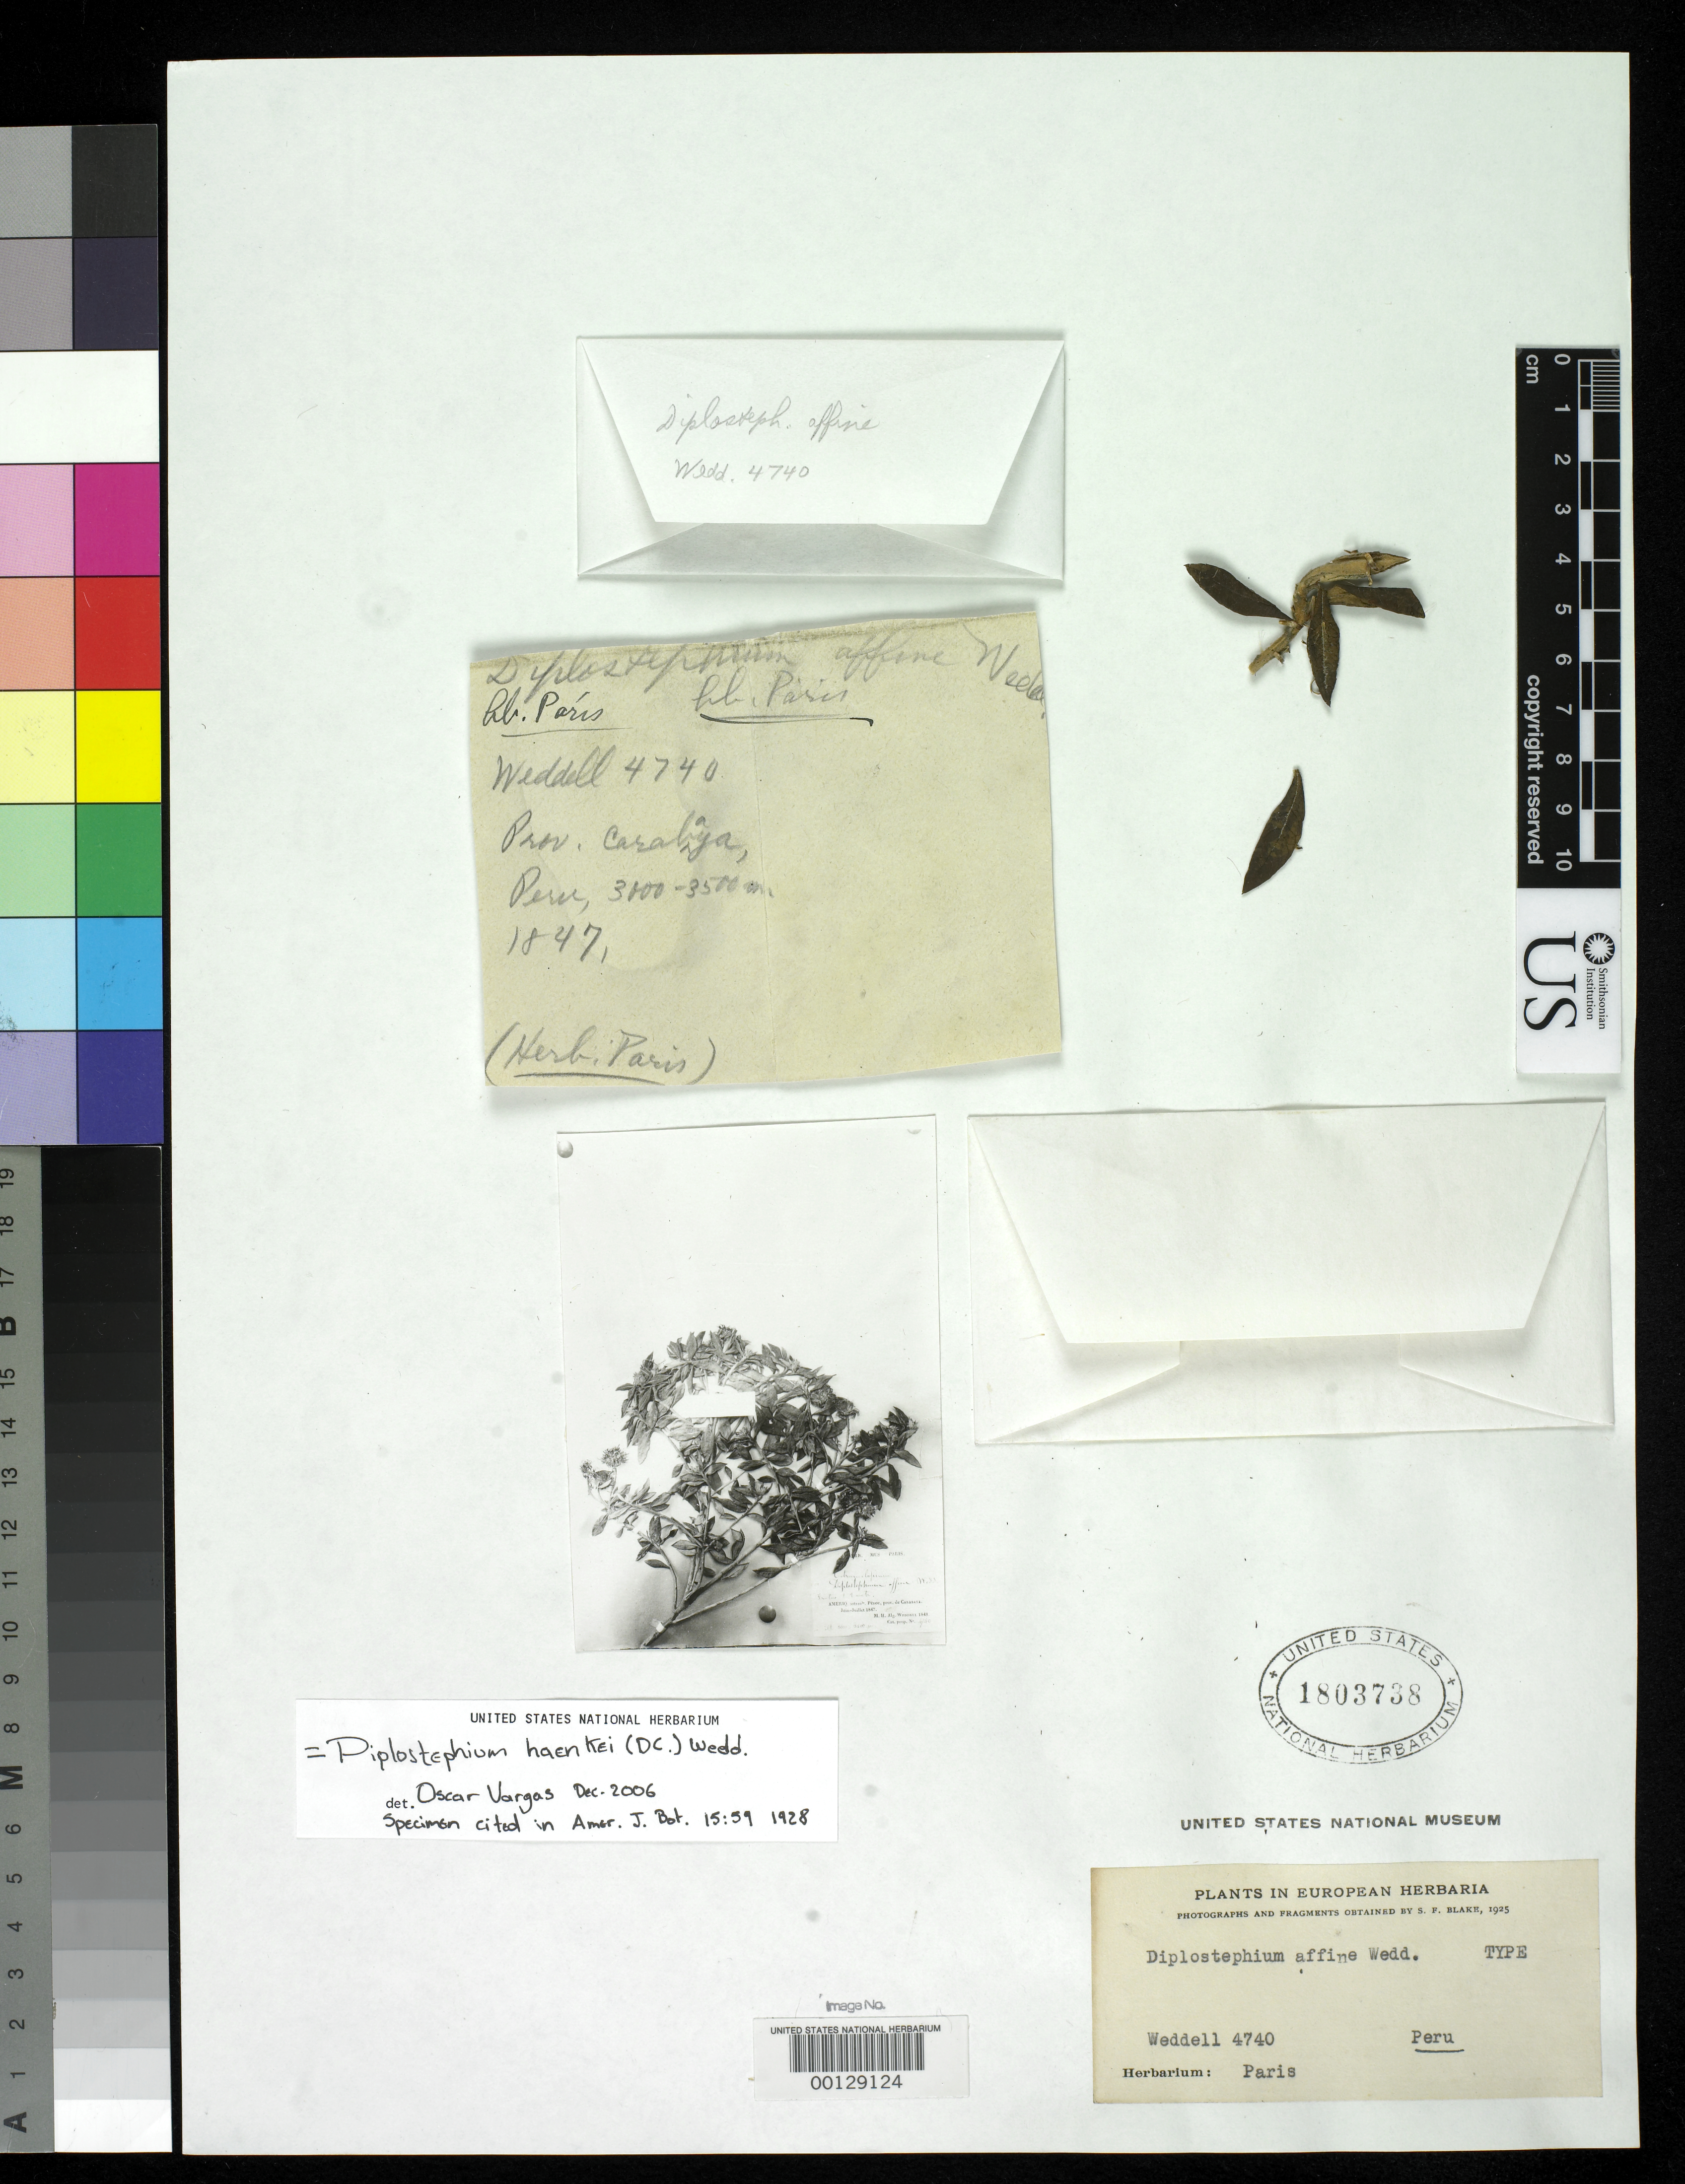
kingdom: Plantae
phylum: Tracheophyta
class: Magnoliopsida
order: Asterales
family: Asteraceae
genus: Diplostephium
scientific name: Diplostephium affine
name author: Wedd.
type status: Type Fragment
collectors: H. A. Weddell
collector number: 4740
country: Peru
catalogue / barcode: US 1803738